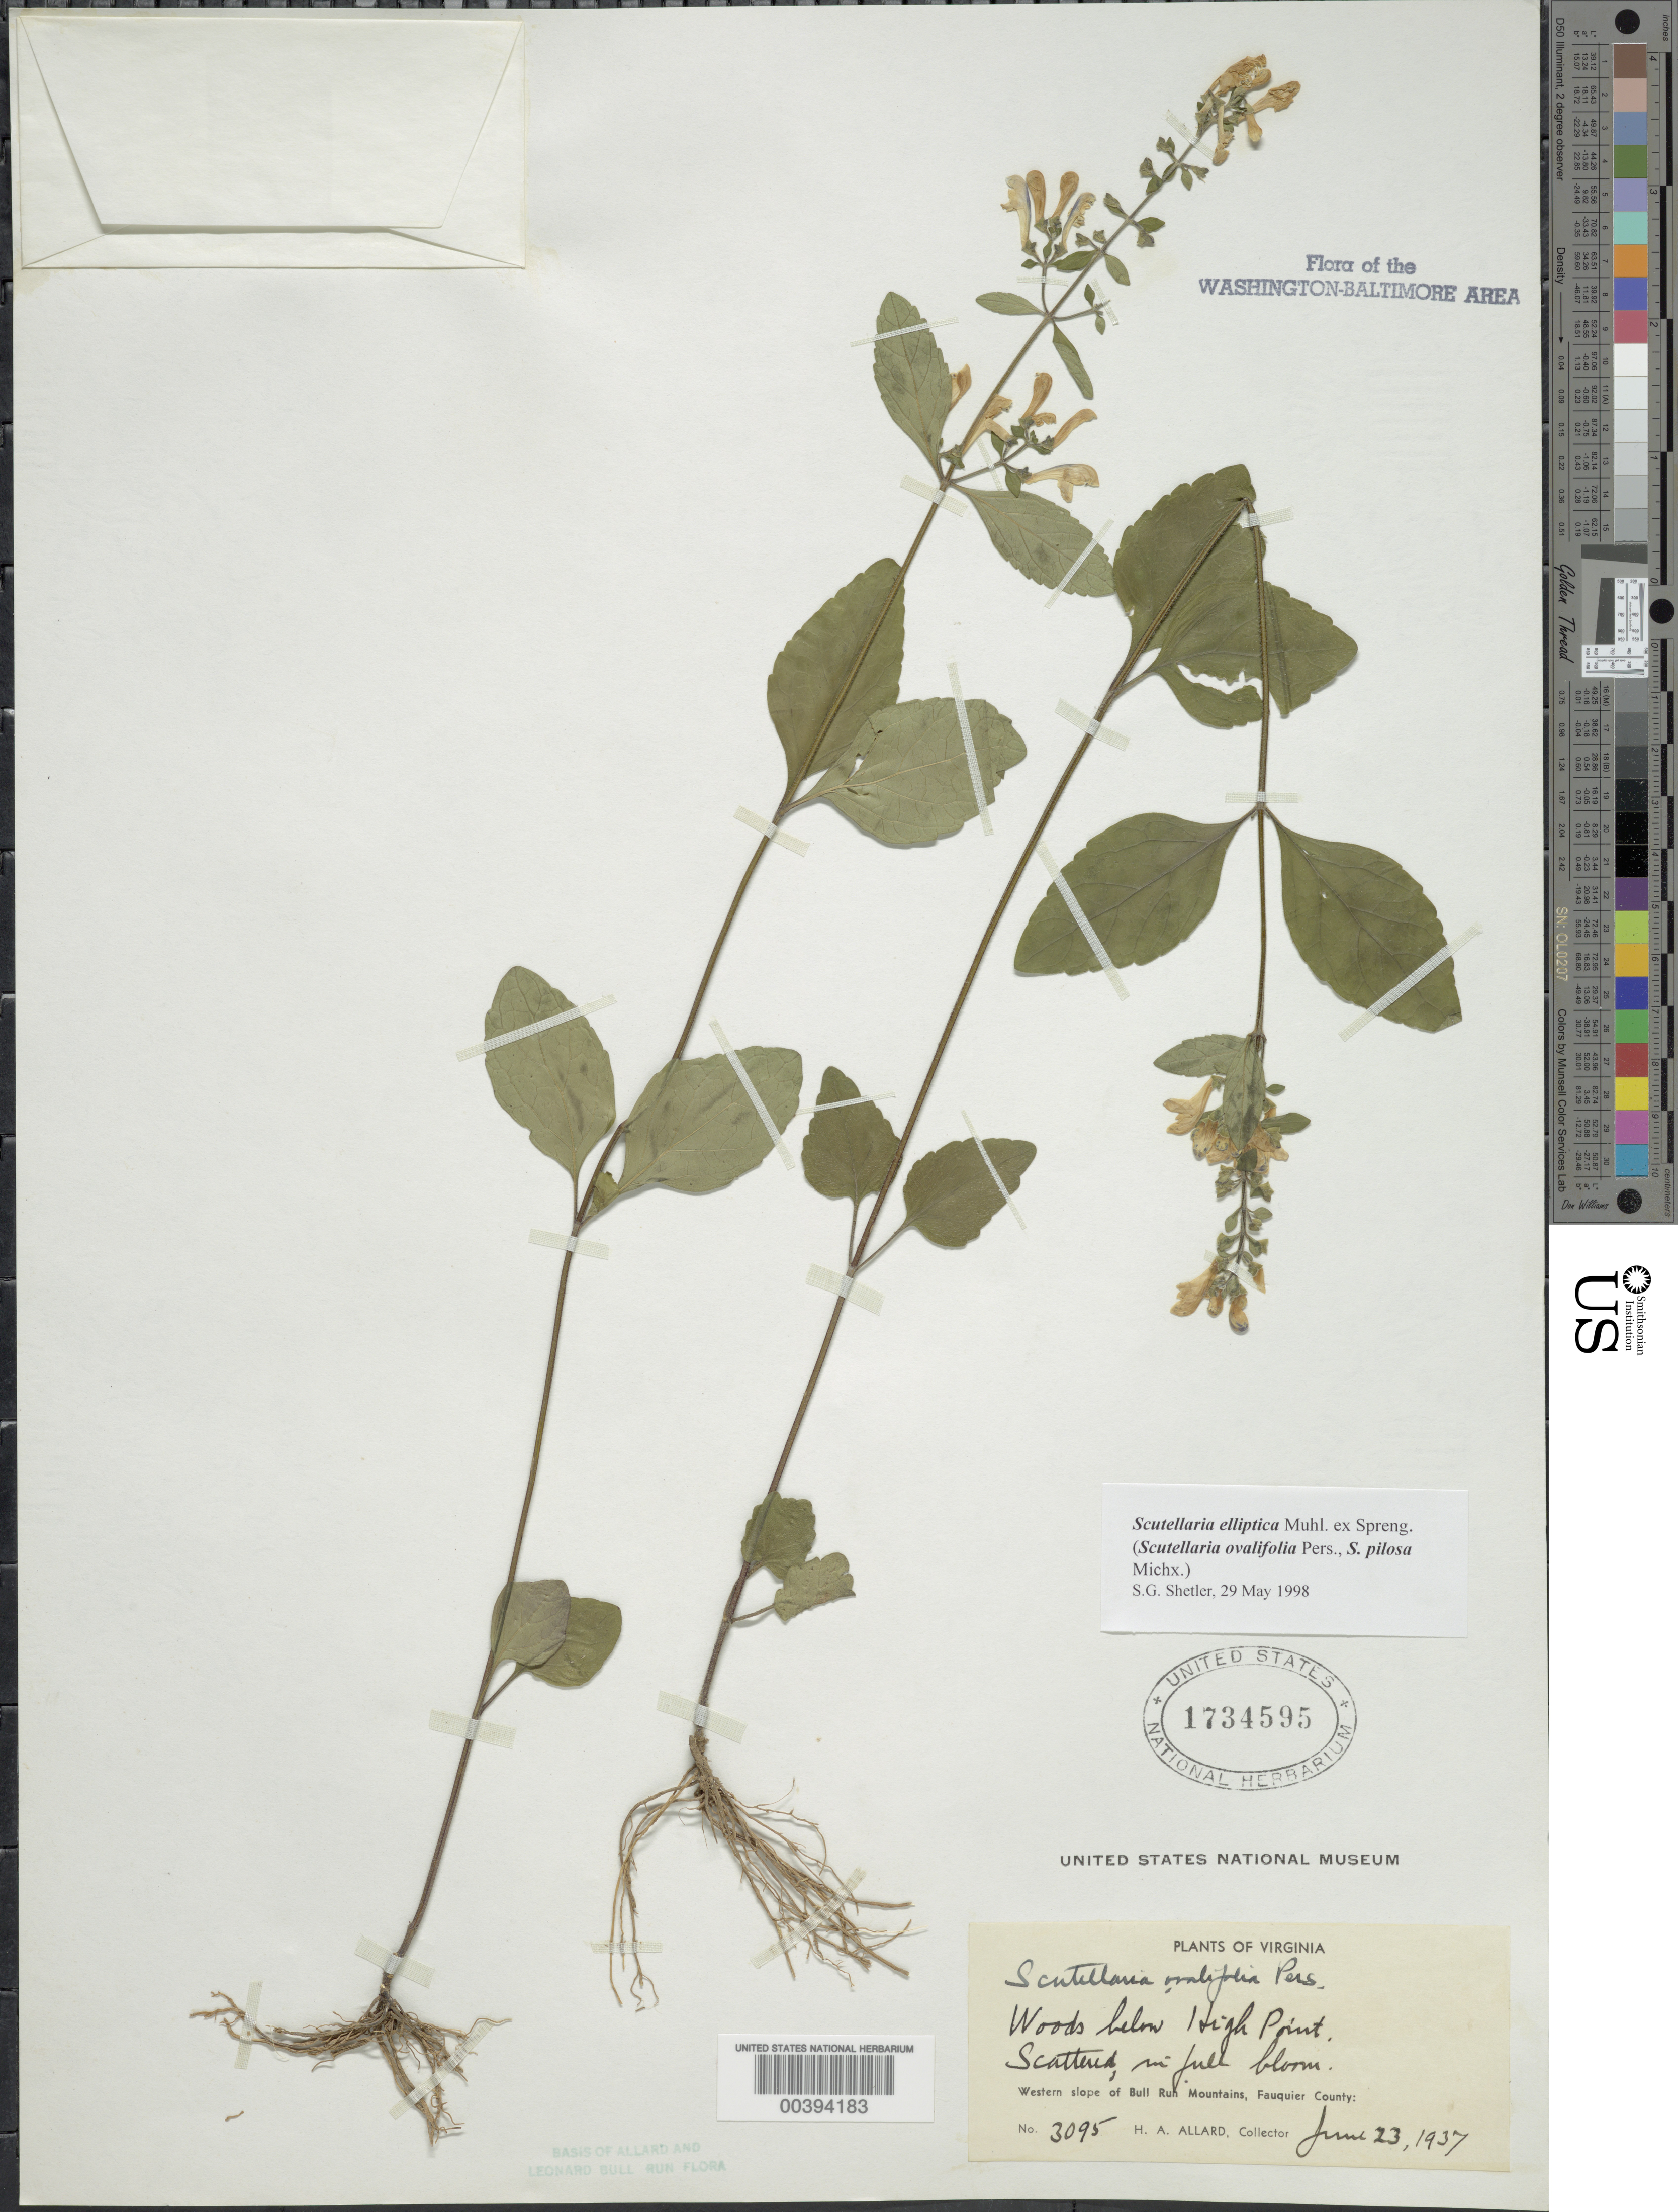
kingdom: Plantae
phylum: Tracheophyta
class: Magnoliopsida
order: Lamiales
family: Lamiaceae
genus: Scutellaria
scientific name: Scutellaria elliptica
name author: Muhl.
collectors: H. A. Allard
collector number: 3095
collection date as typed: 23 Jun 1937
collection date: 1937-06-23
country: United States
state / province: Virginia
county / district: Fauquier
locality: Below High Point, western slope of Bull Run Mts.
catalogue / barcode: US 1734595